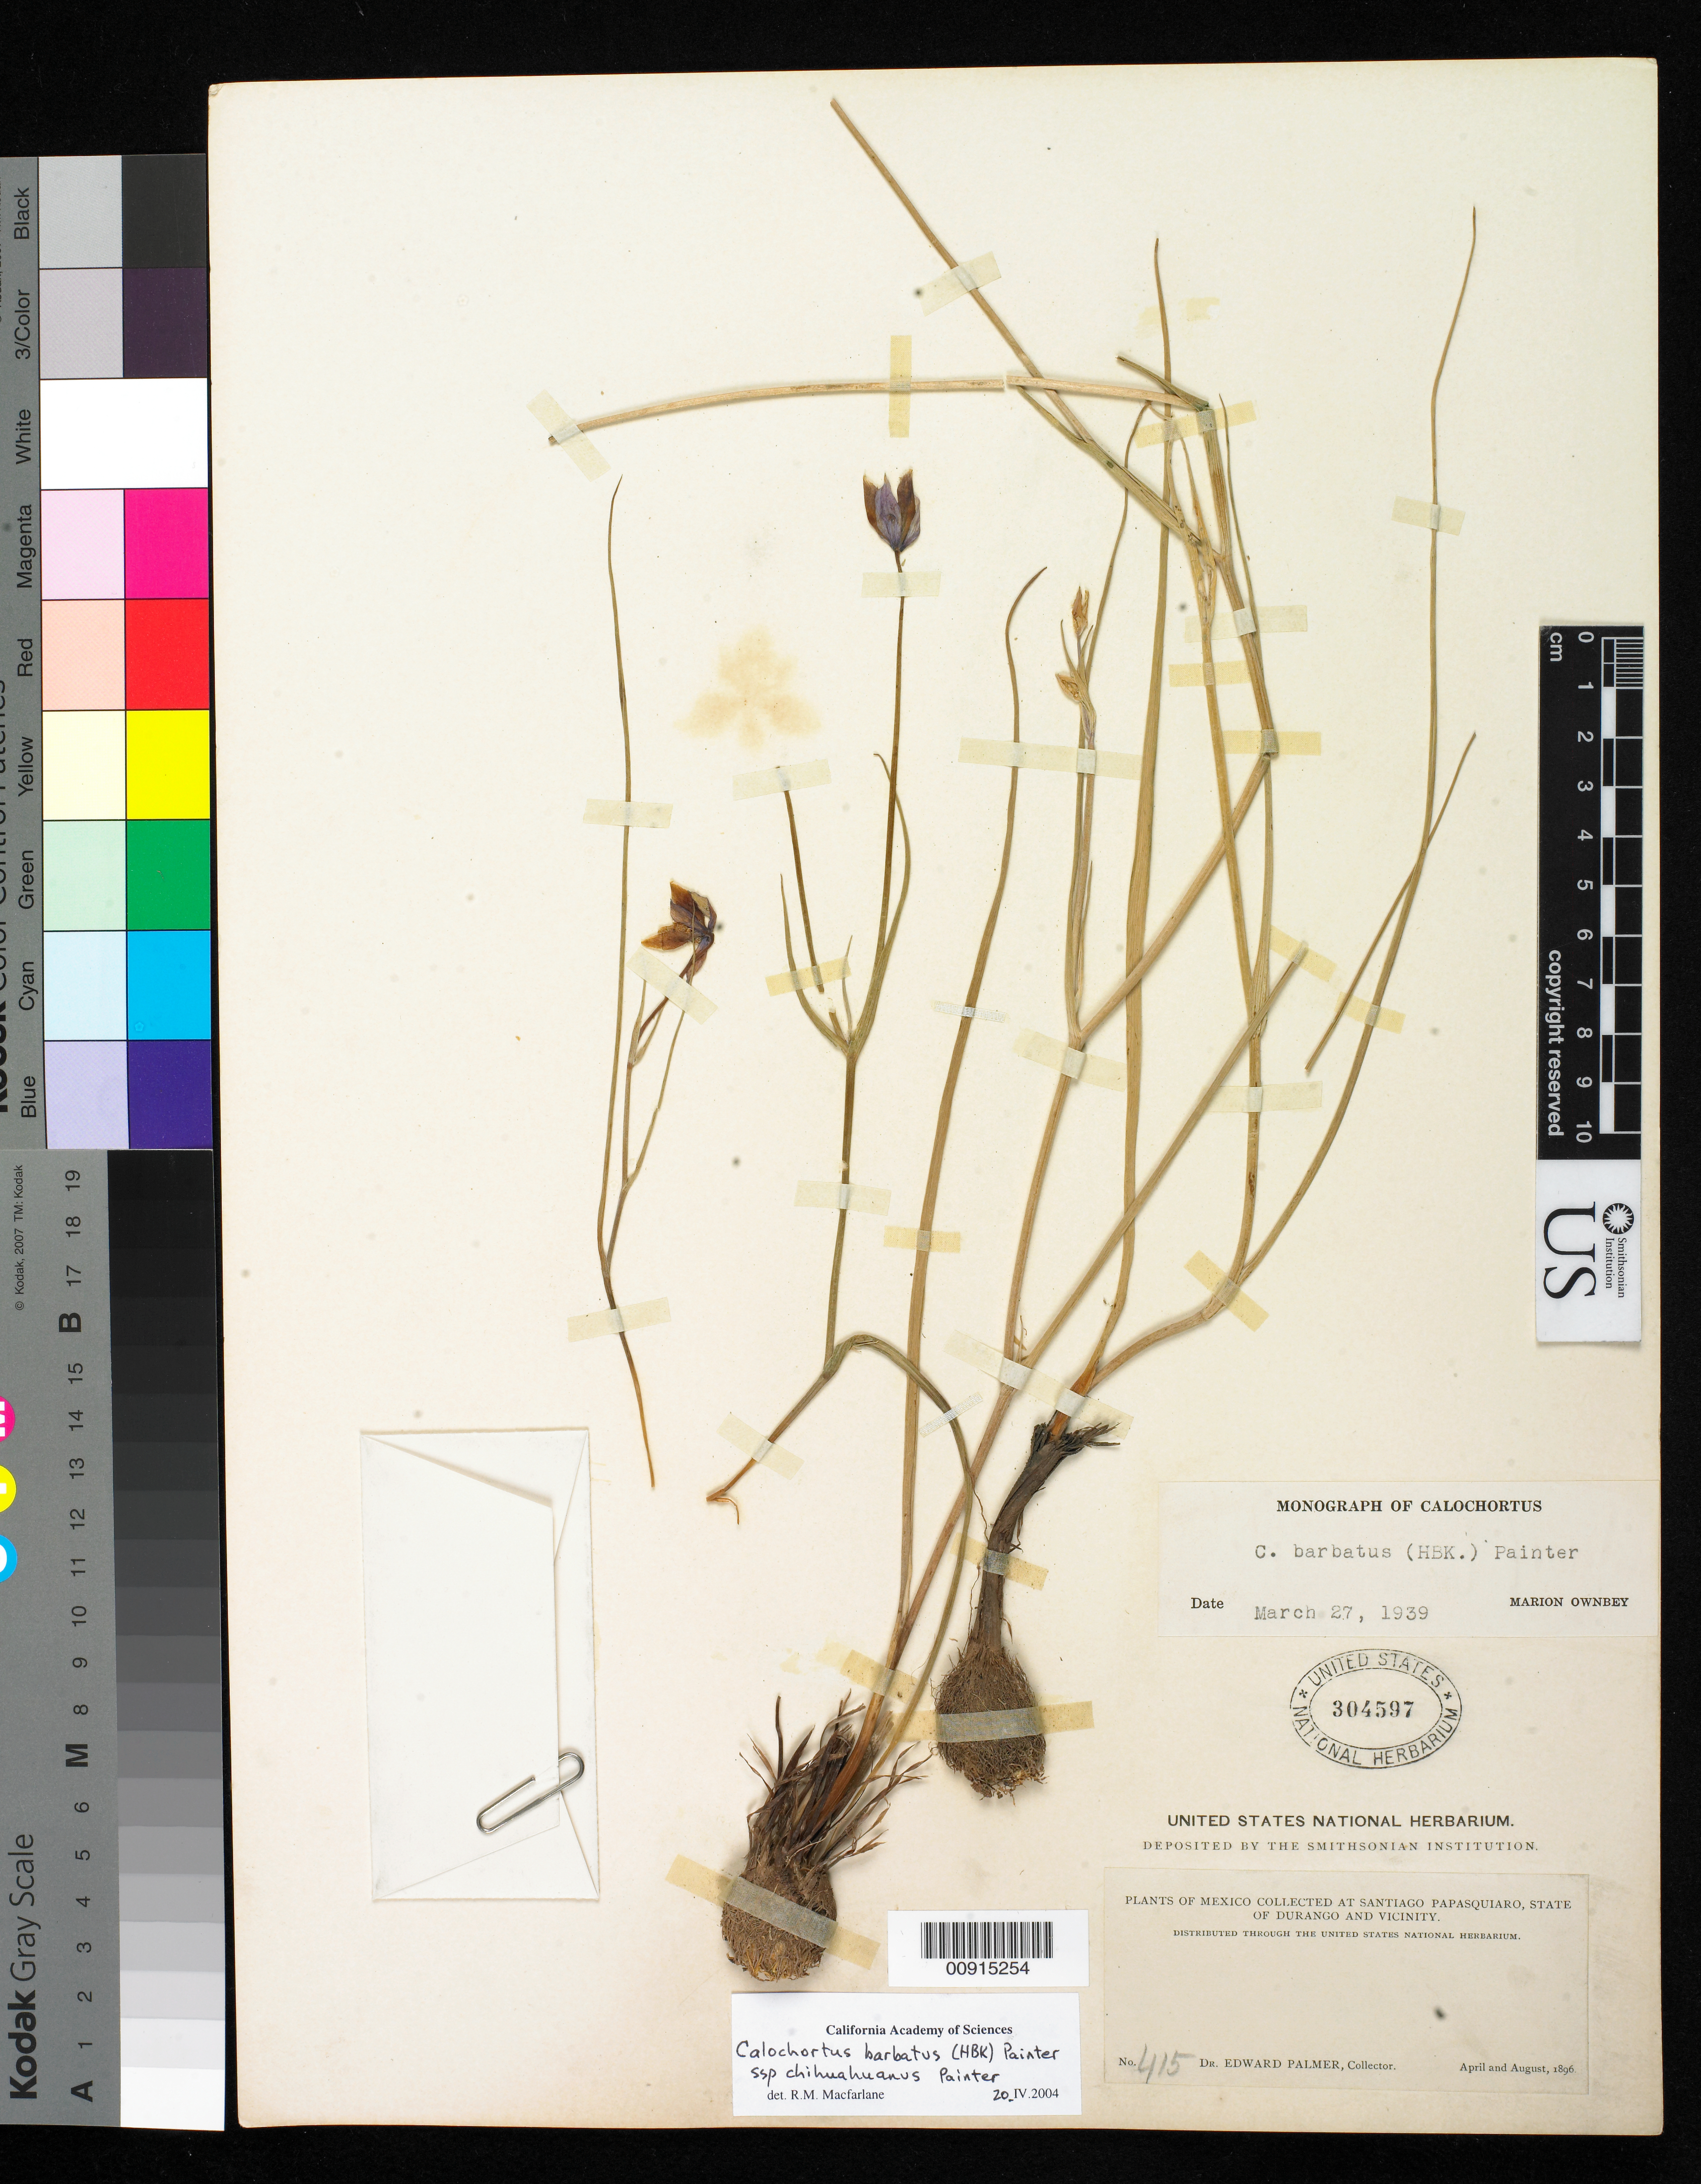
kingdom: Plantae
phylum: Tracheophyta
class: Liliopsida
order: Liliales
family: Liliaceae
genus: Calochortus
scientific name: Calochortus barbatus subsp. chihuahuanus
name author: J.H. Painter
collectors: E. Palmer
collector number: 415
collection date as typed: Apr 1896 to -- Aug 1896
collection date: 1896-04/1896-08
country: Mexico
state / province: Durango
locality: Santiago Papasquiaro, State of Durango and vicinity.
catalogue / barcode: US 304597